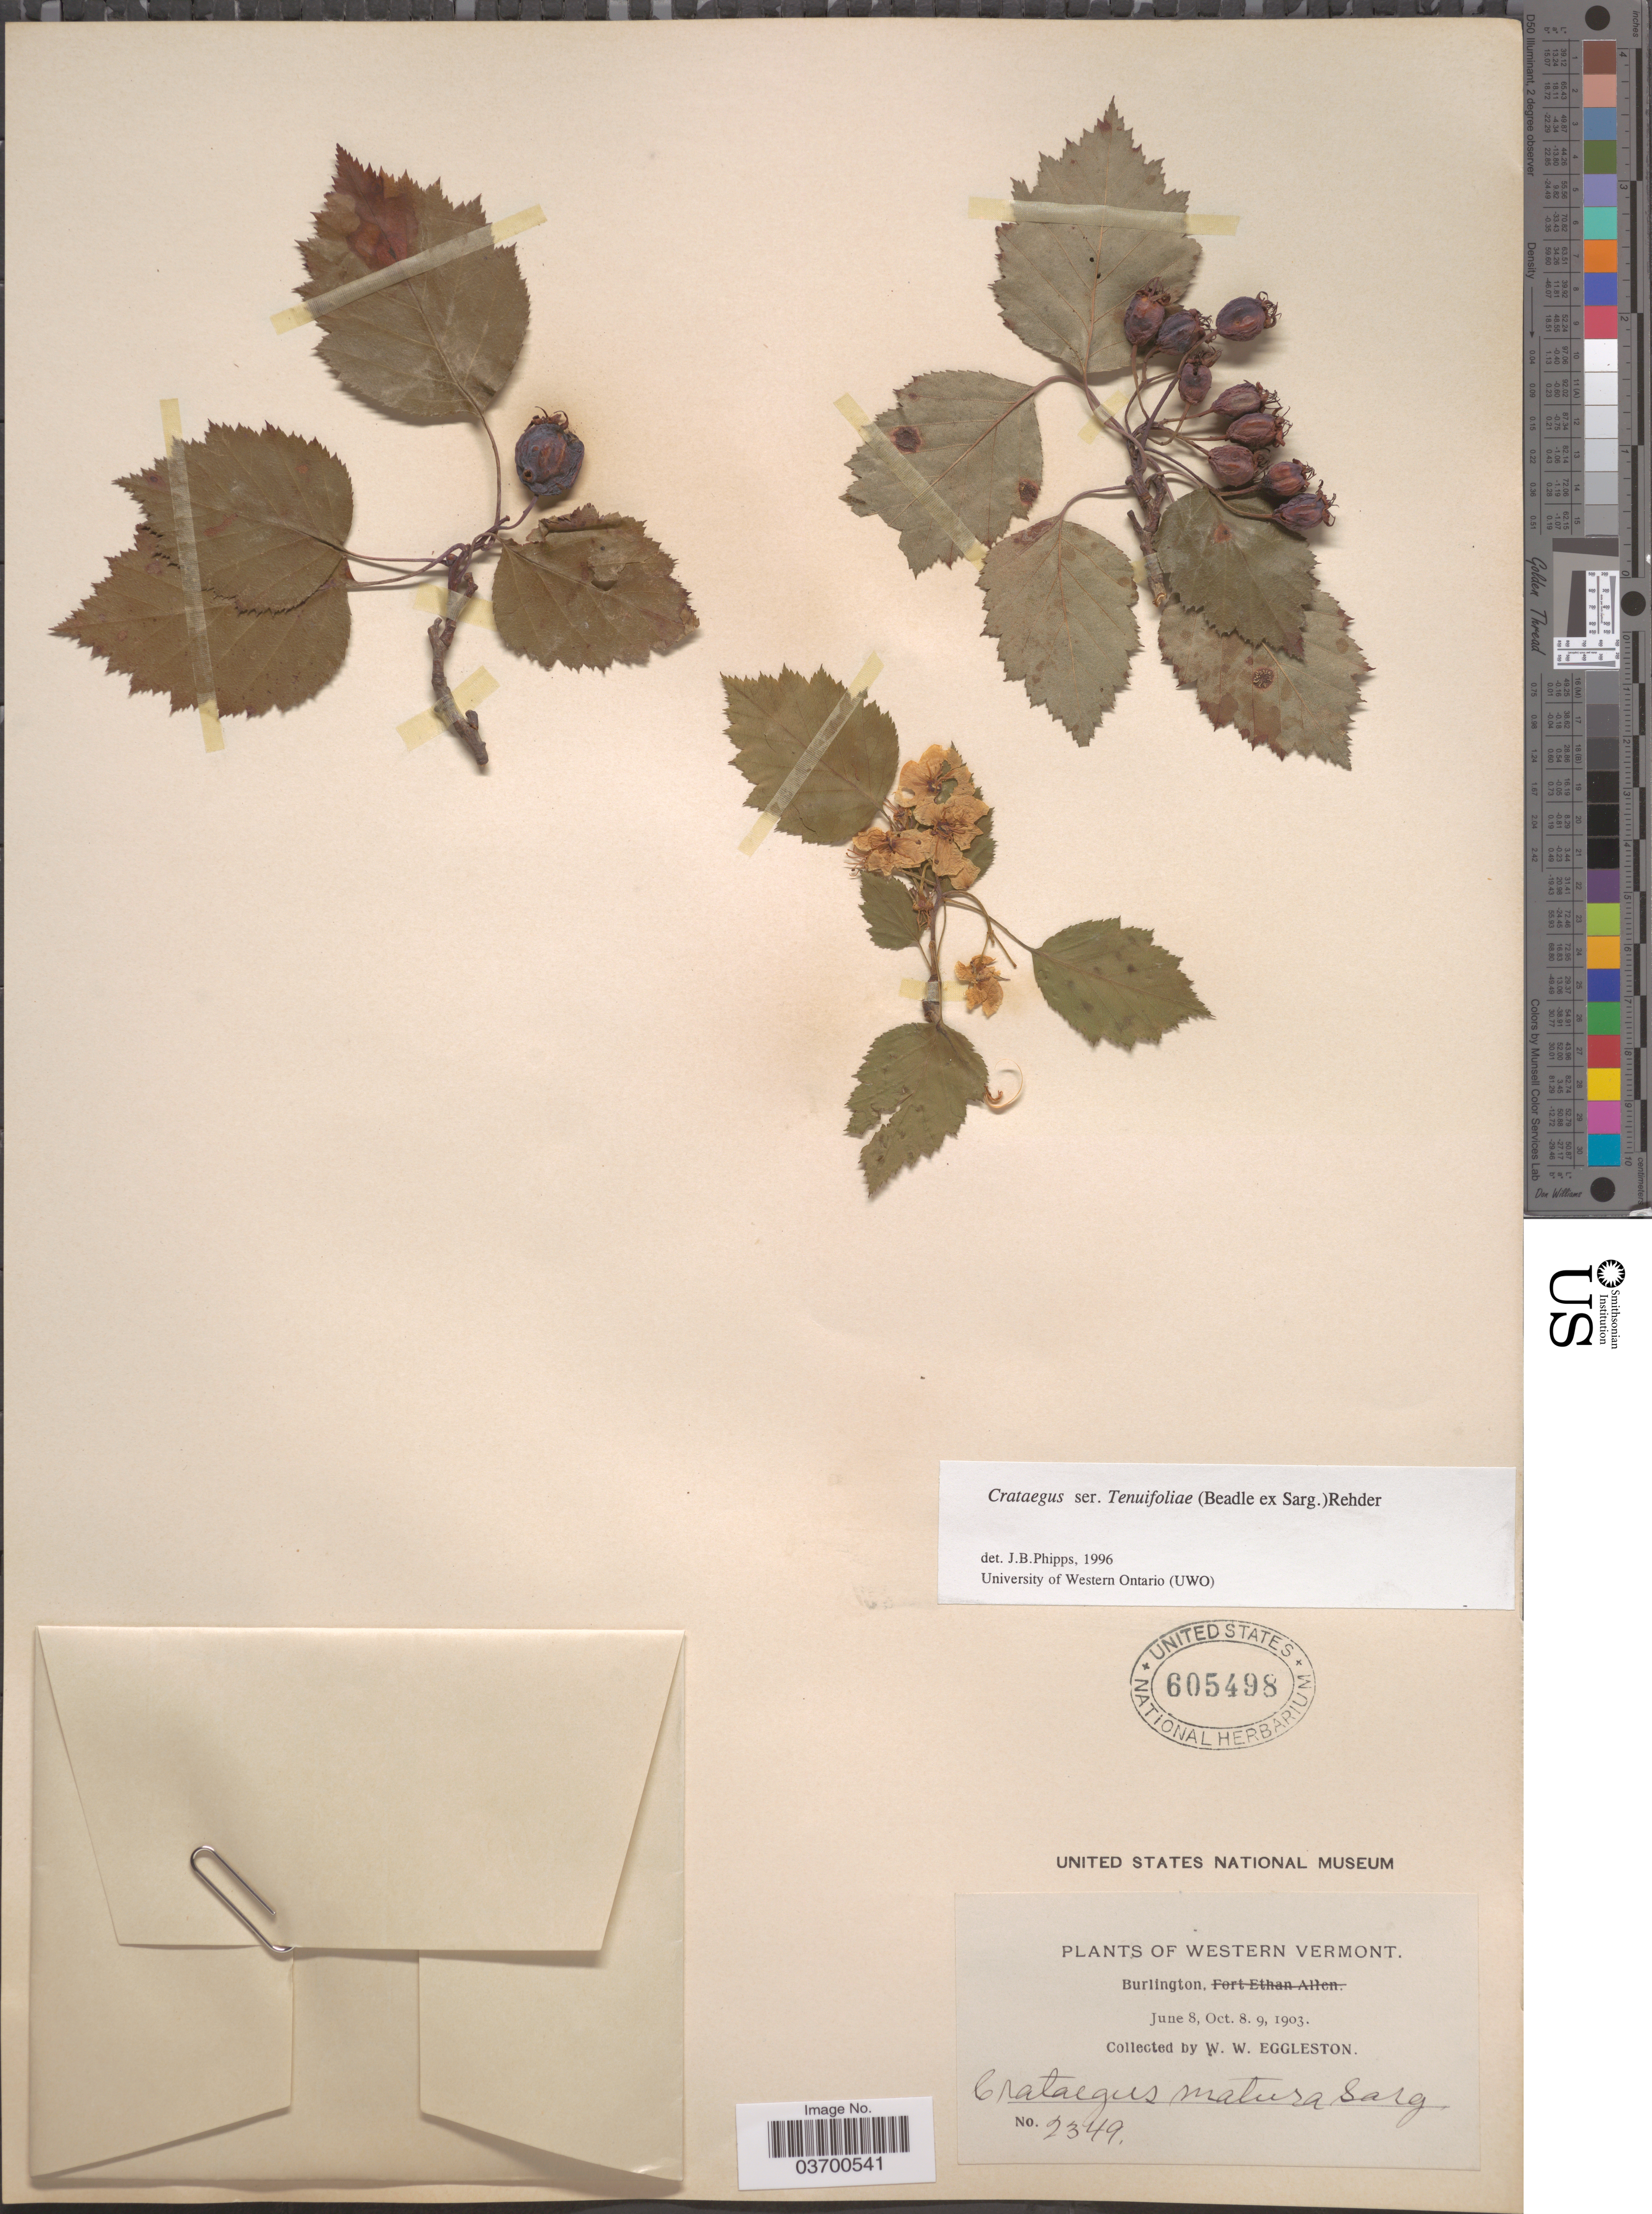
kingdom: Plantae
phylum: Tracheophyta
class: Magnoliopsida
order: Rosales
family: Rosaceae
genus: Crataegus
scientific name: Crataegus macrosperma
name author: Ashe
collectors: W. W. Eggleston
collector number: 2349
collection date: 1903-06-08/1903-10-09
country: United States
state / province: Vermont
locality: Western Vermont. Burlington.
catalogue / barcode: US 605498